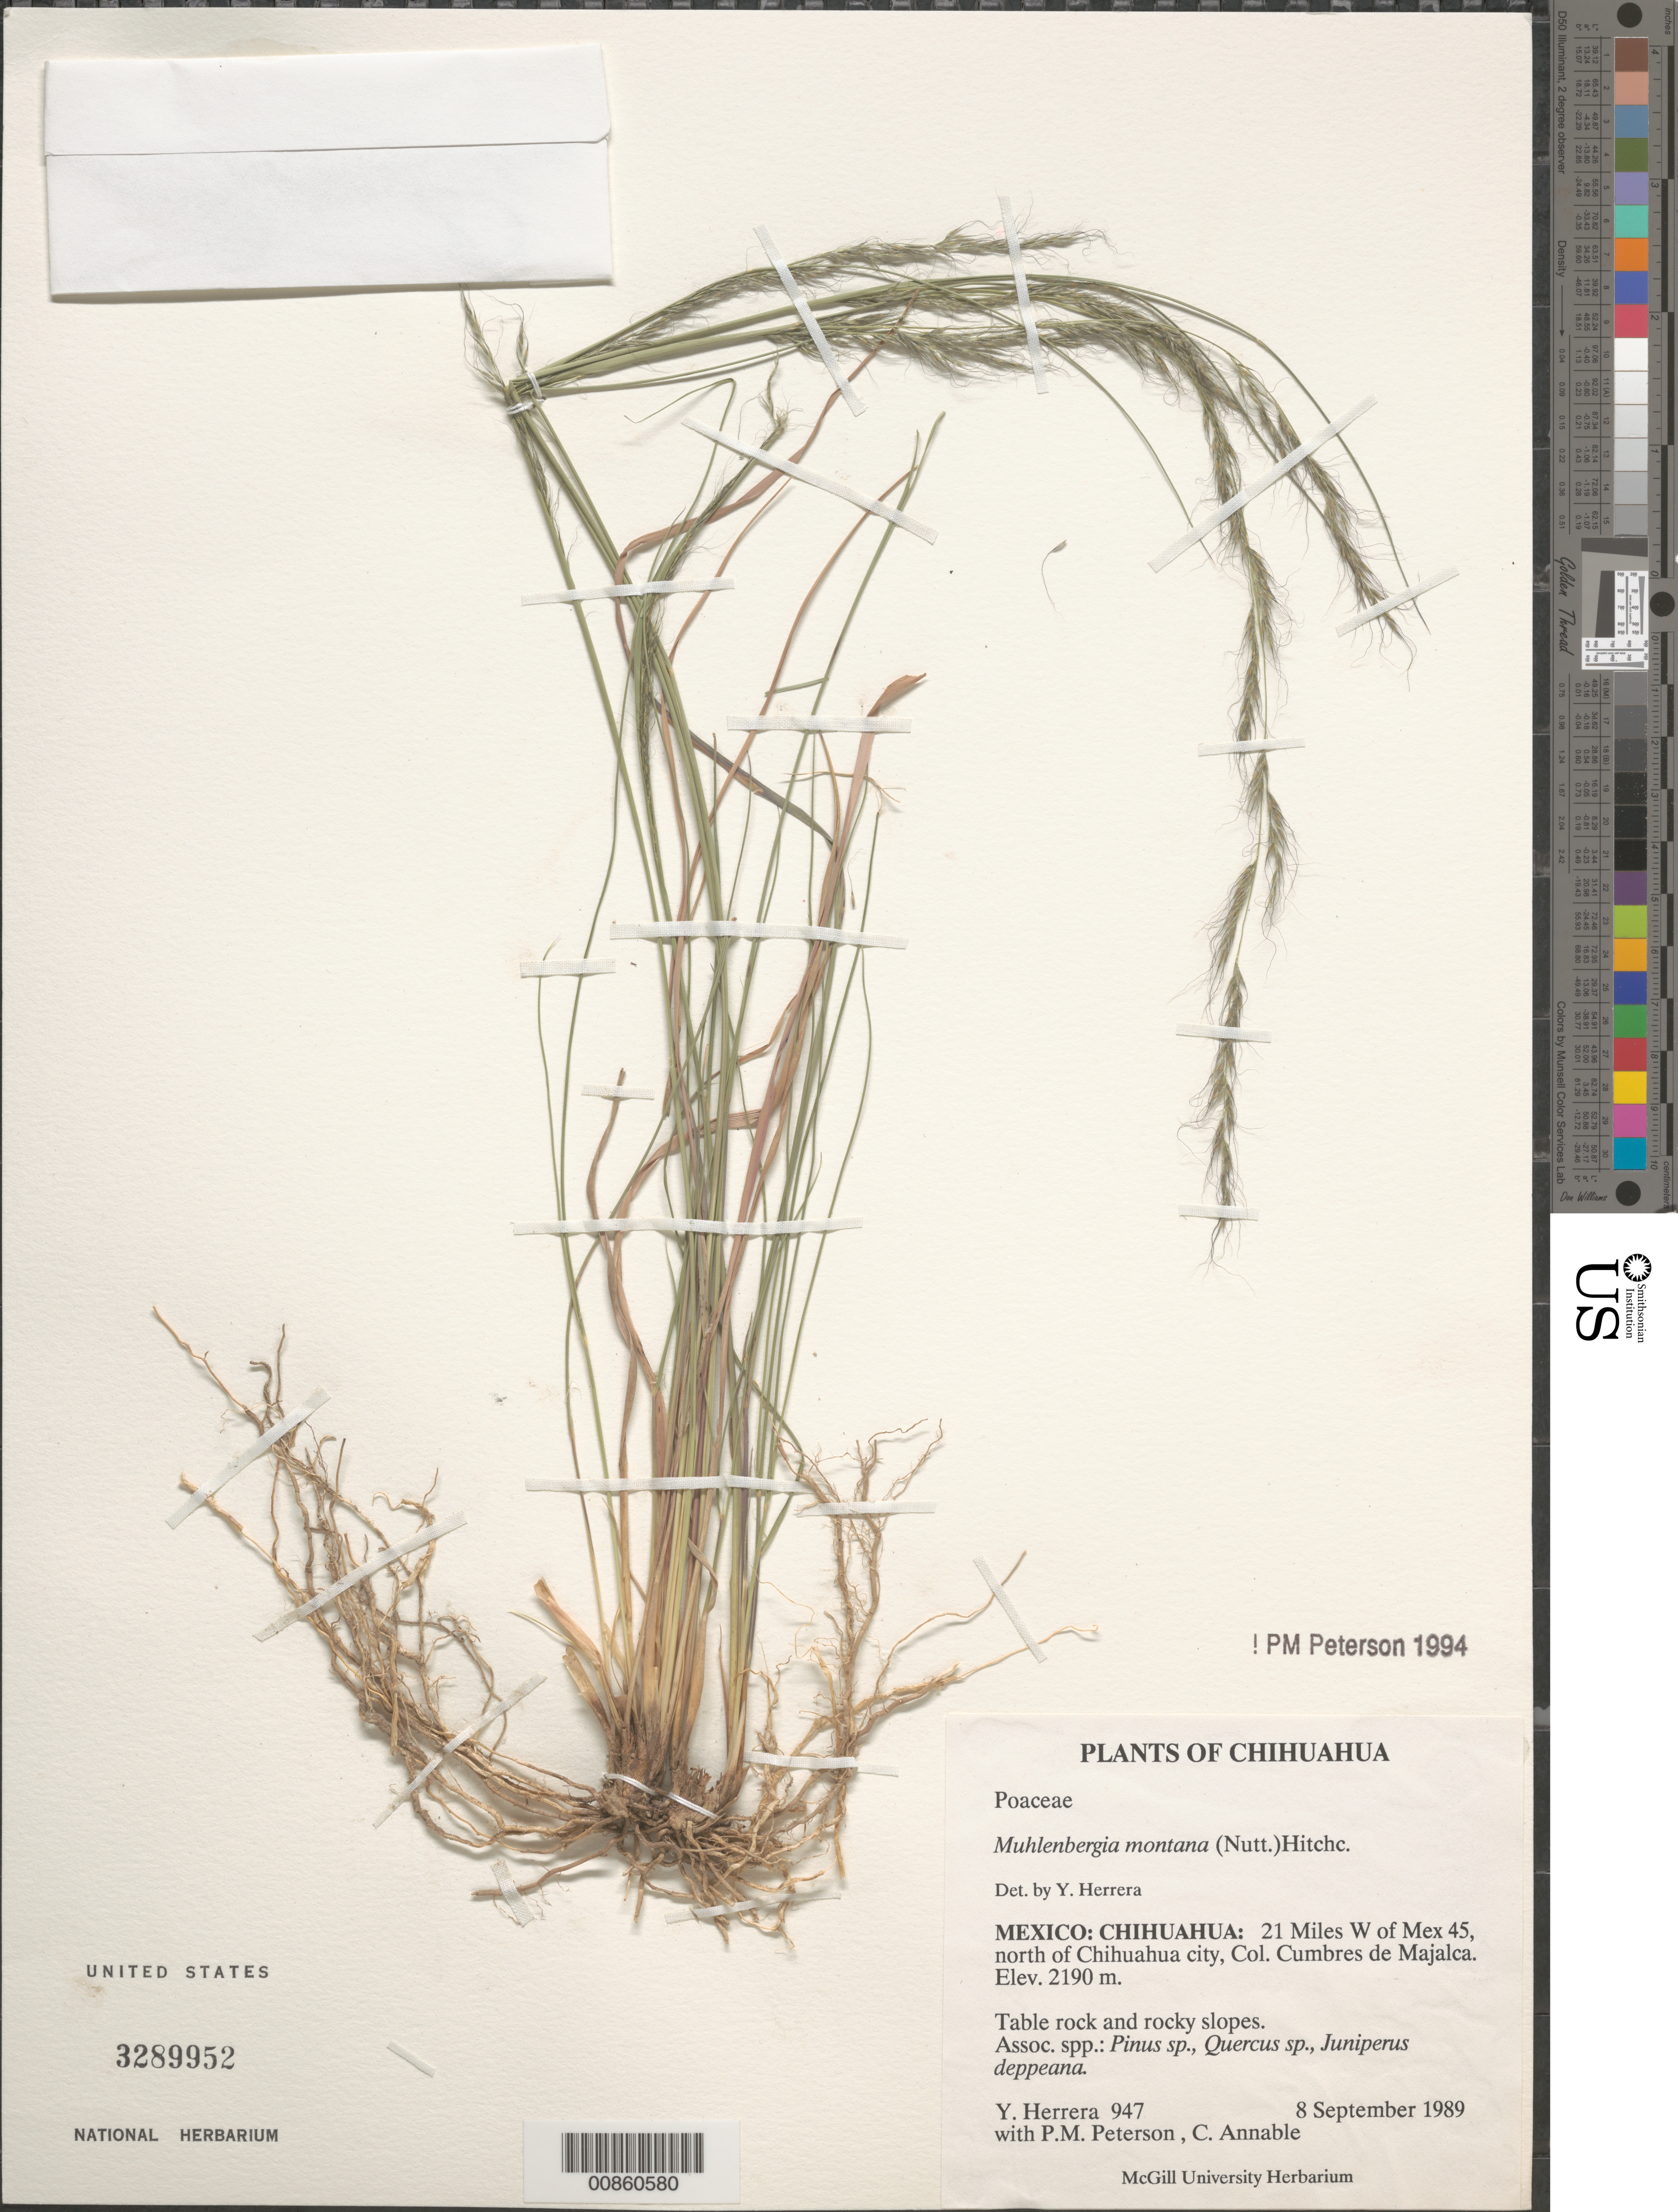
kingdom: Plantae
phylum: Tracheophyta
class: Liliopsida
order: Poales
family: Poaceae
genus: Muhlenbergia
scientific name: Muhlenbergia montana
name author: (Nutt.) Hitchc.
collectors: Y. Herrera Arrieta, P. M. Peterson & C. R. Annable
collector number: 947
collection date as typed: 08 Sep 1989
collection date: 1989-09-08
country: Mexico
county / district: Riva Palacio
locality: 21 mi W of México 45, N of Chihuahua city, Col. Cumbres de Majalca, mpio. Riva Palacio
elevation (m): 2190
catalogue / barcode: US 3289952